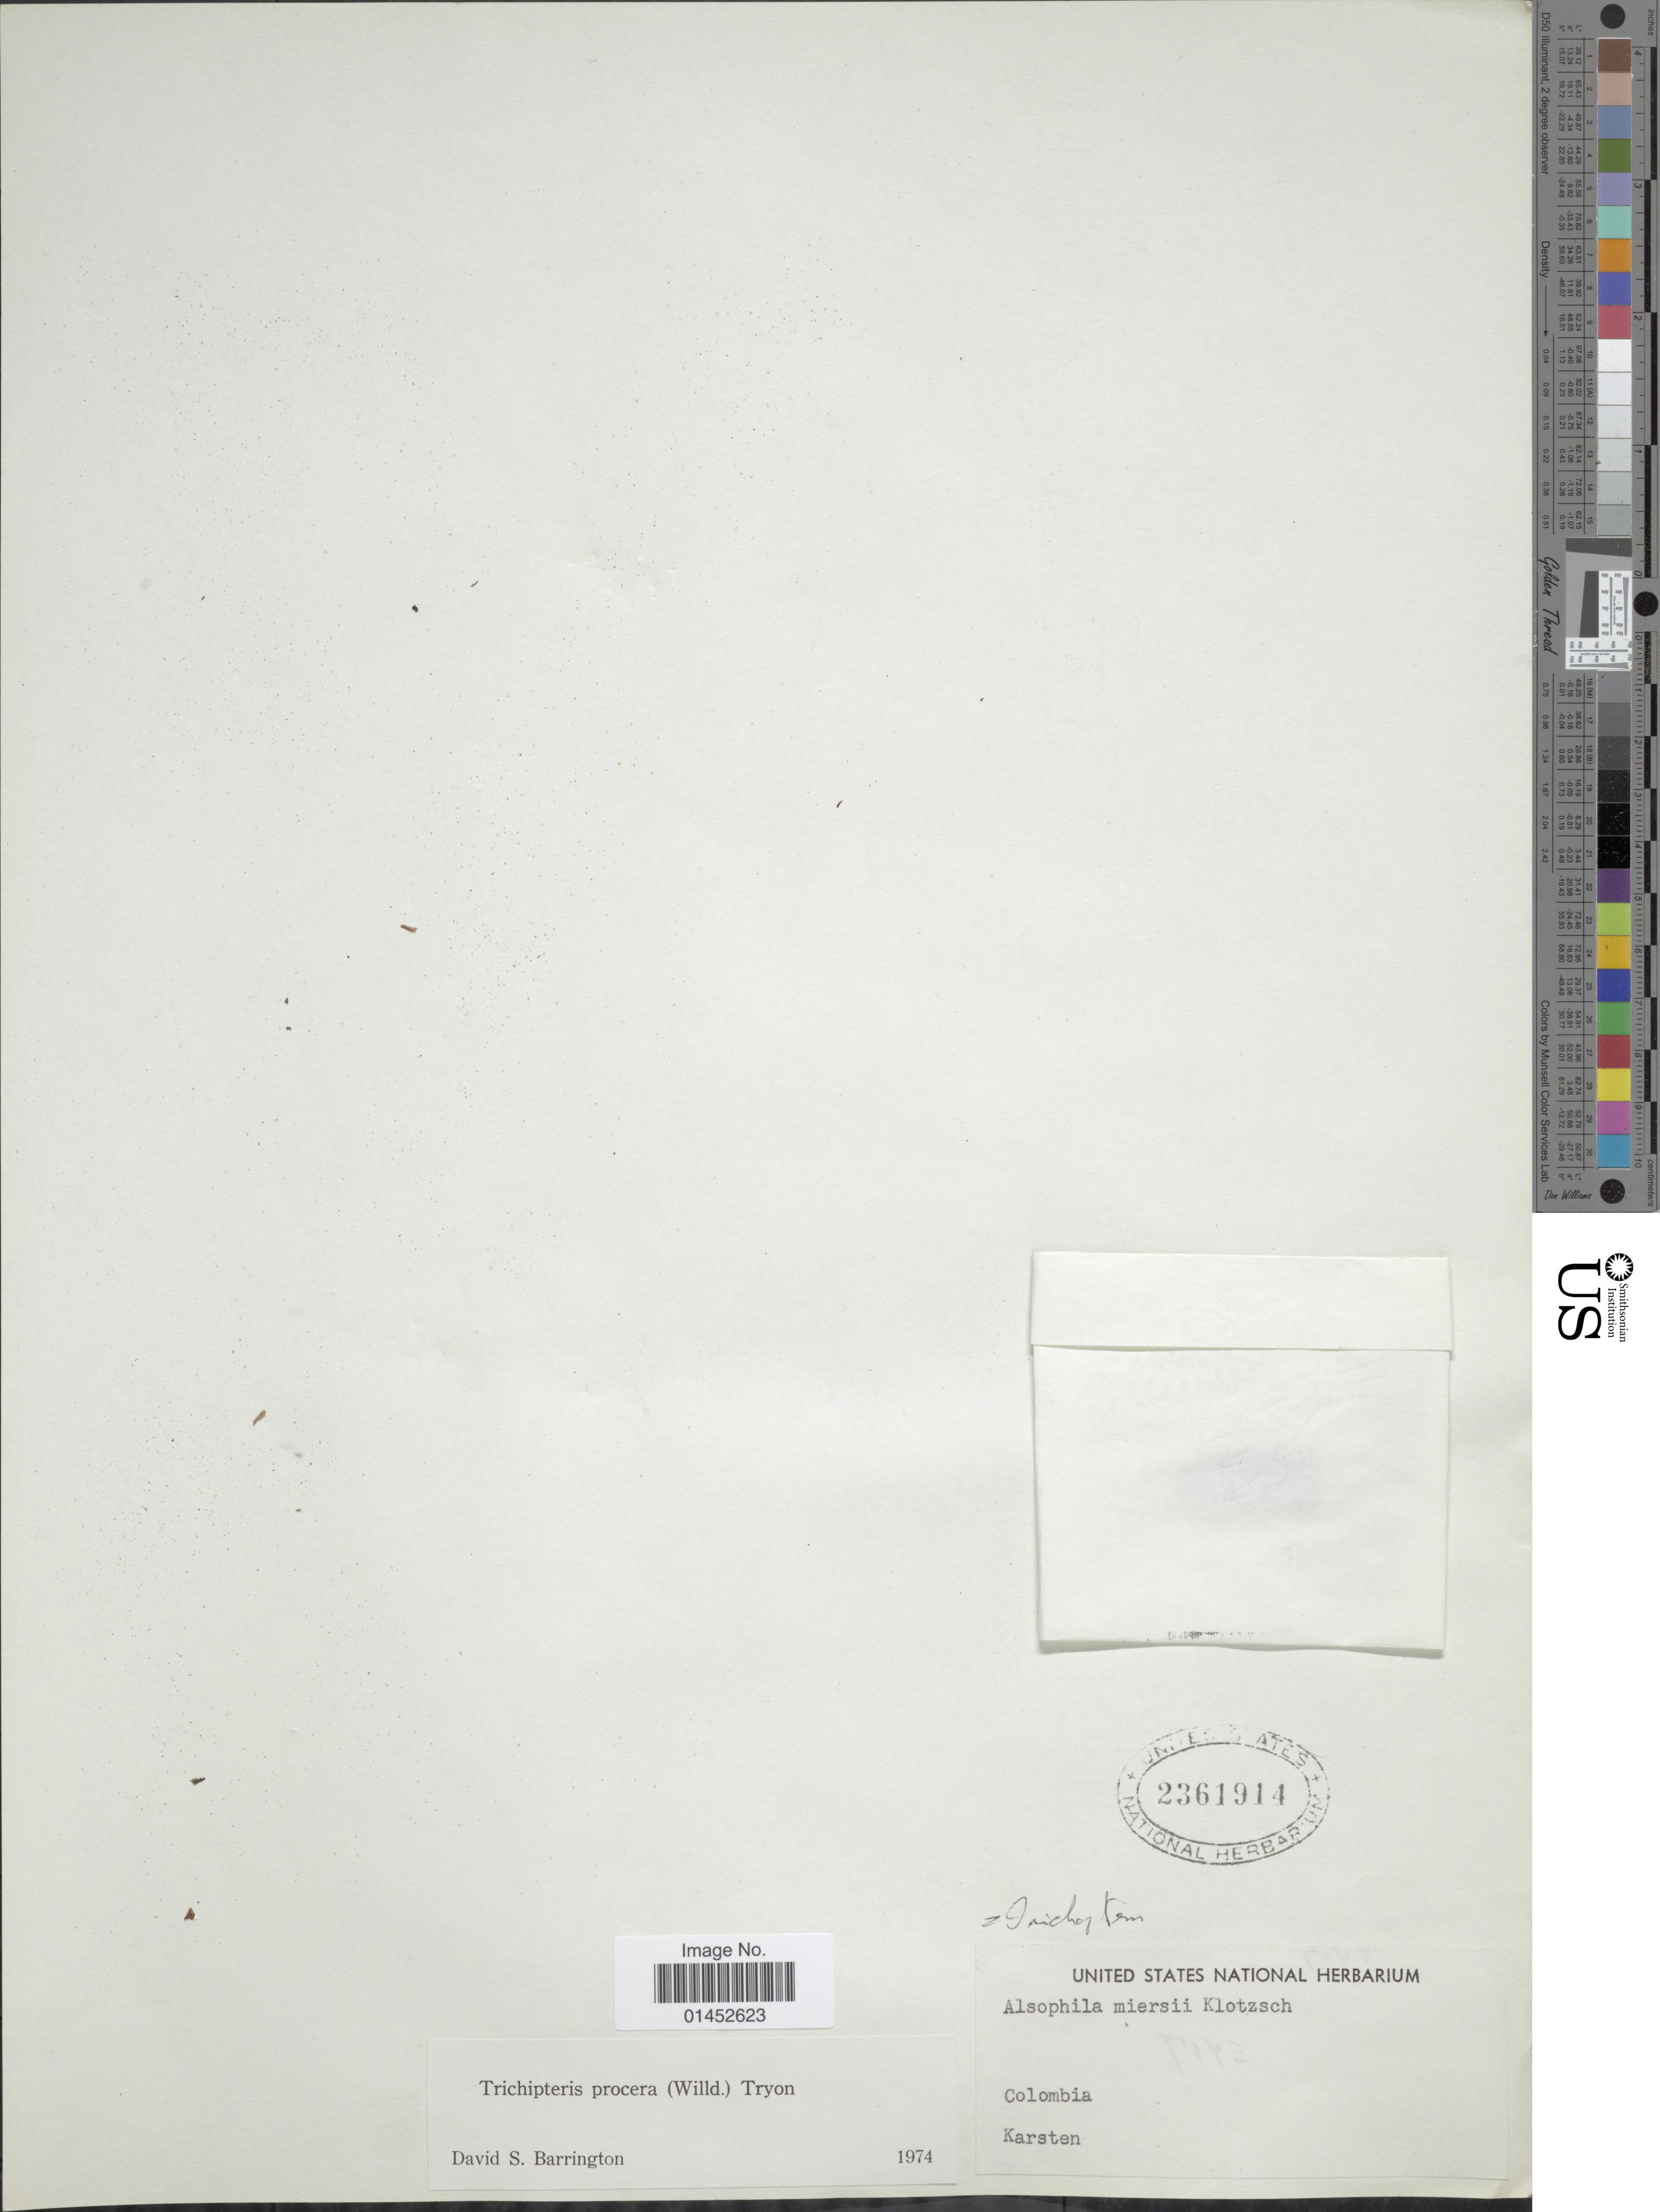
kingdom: Plantae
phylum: Tracheophyta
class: Polypodiopsida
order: Cyatheales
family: Cyatheaceae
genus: Cyathea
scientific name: Cyathea pungens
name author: (Willd.) Domin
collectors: -. Karsten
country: Colombia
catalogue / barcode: US 2361914